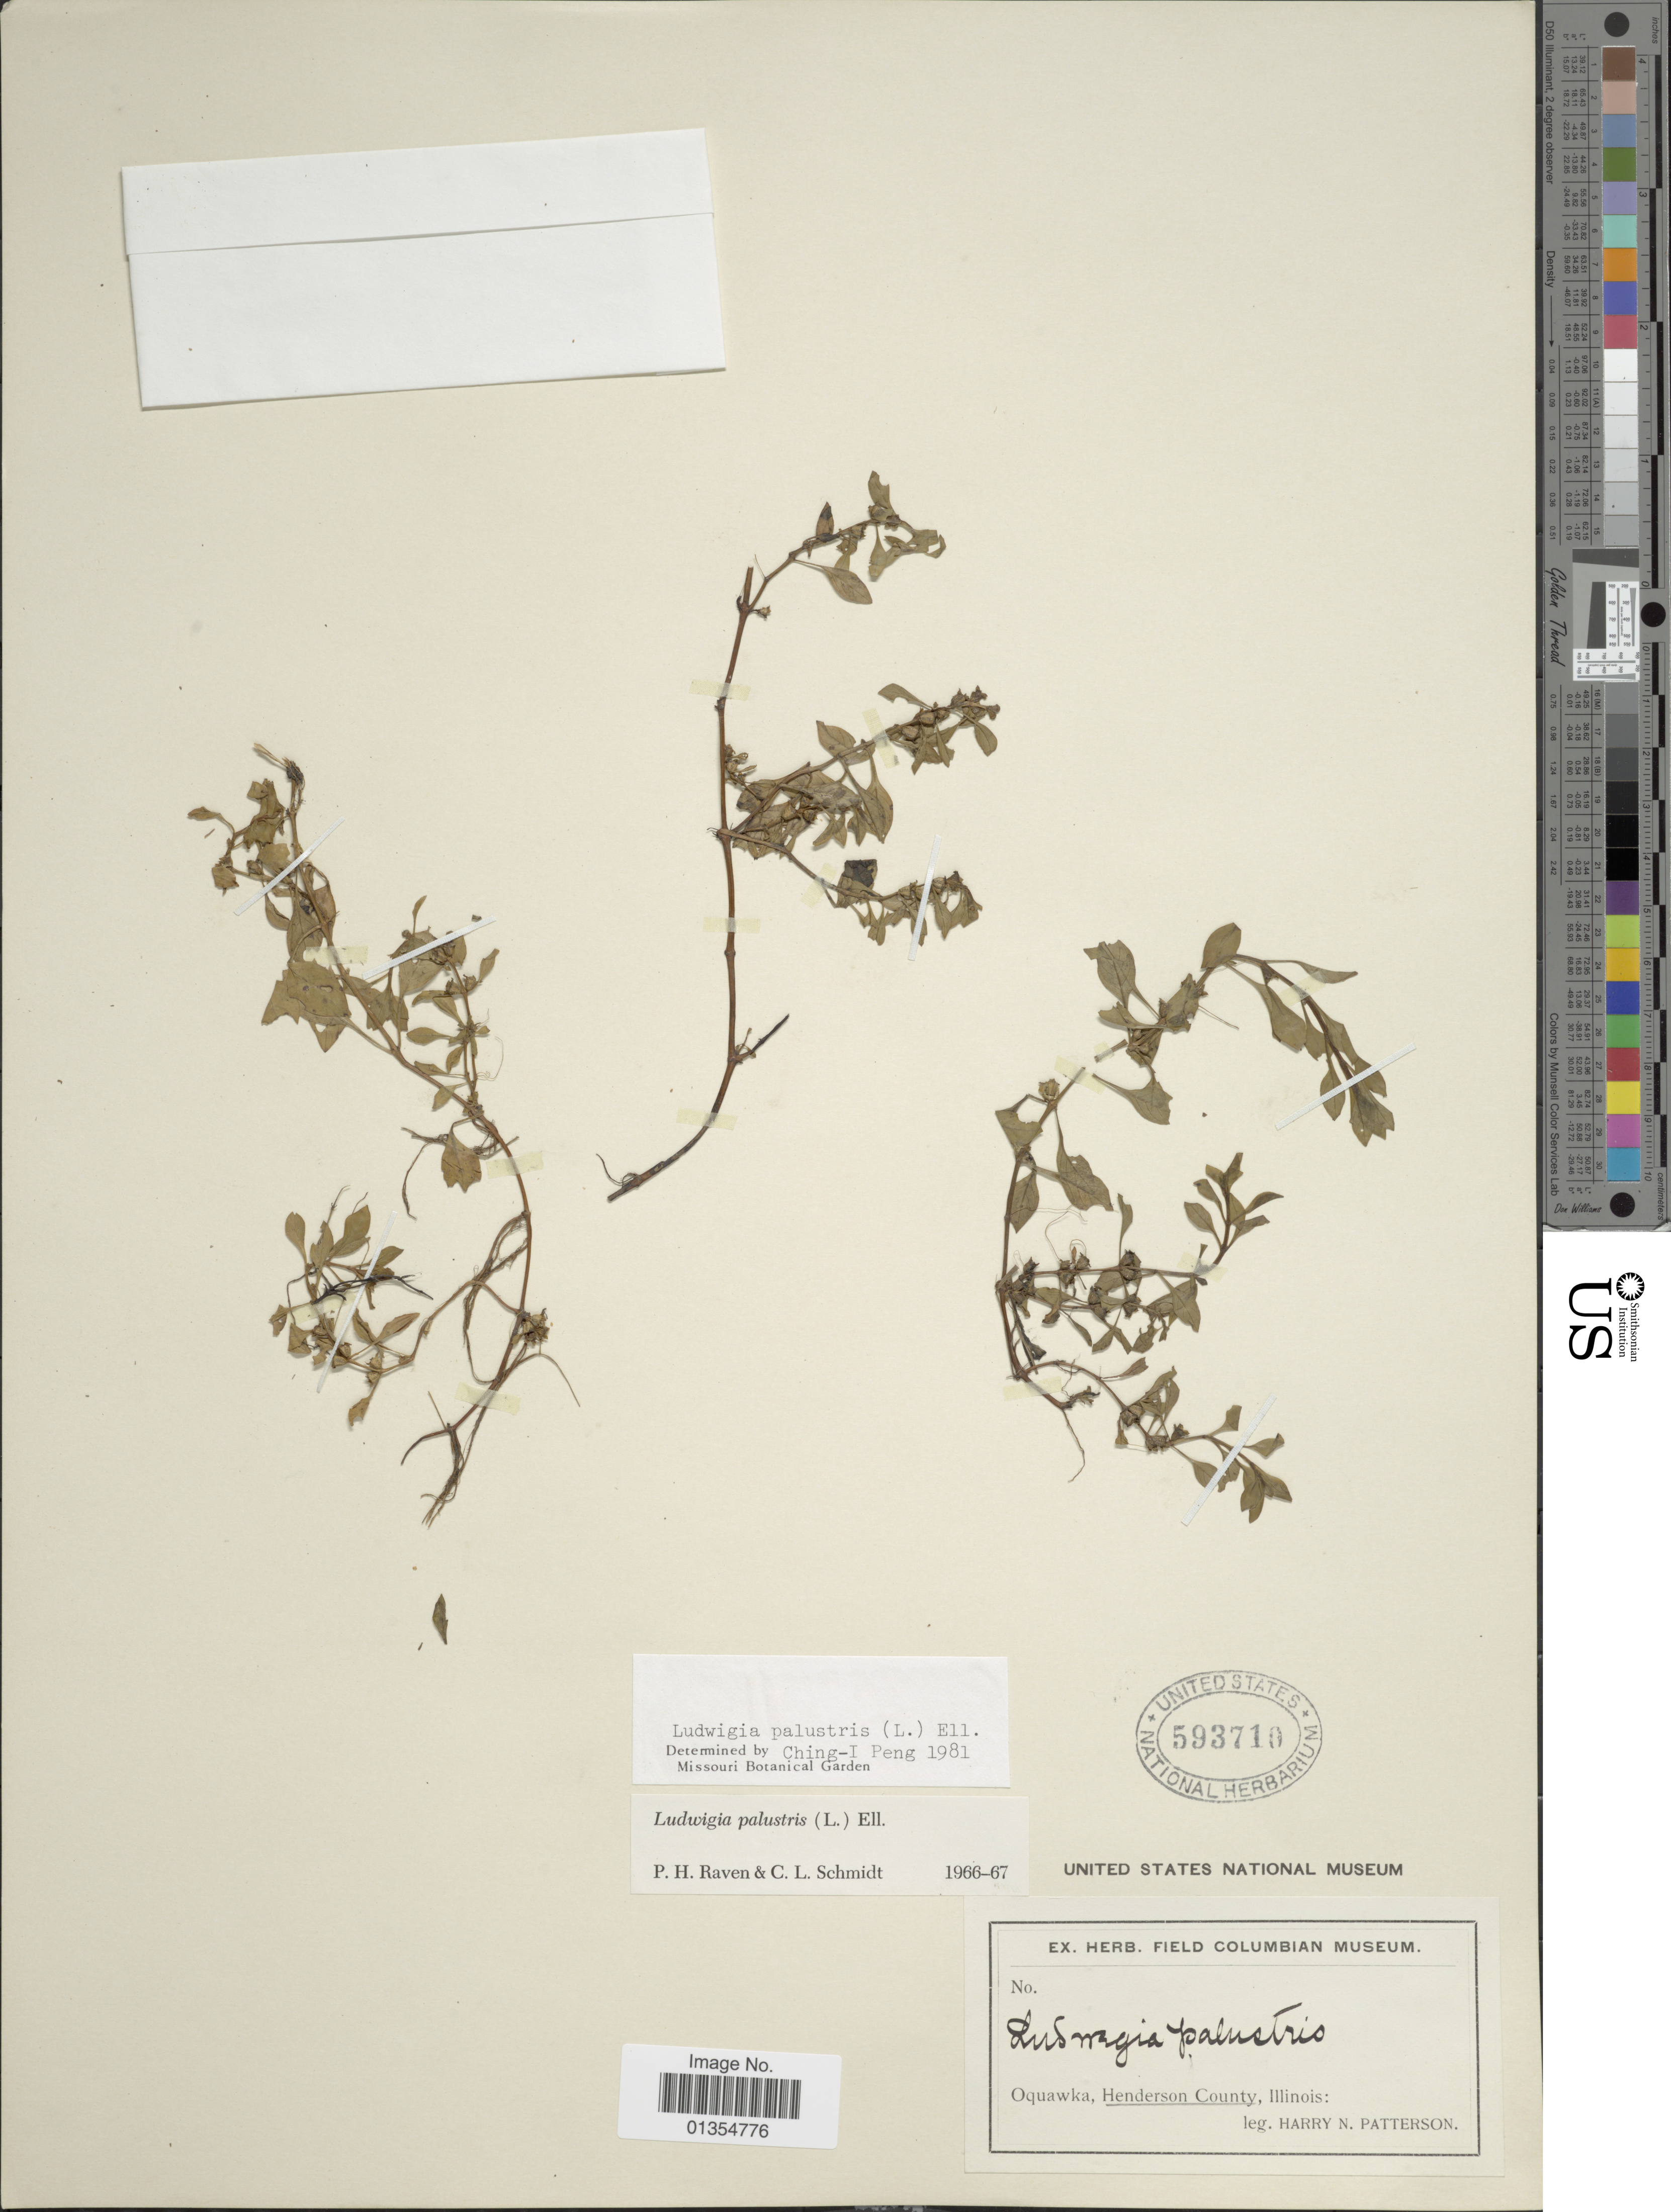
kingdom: Plantae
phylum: Tracheophyta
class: Magnoliopsida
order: Myrtales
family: Onagraceae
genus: Ludwigia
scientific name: Ludwigia palustris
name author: (L.) Elliott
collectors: H. N. Patterson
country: United States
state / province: Illinois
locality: Oquawka, Henderson County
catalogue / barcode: US 593710